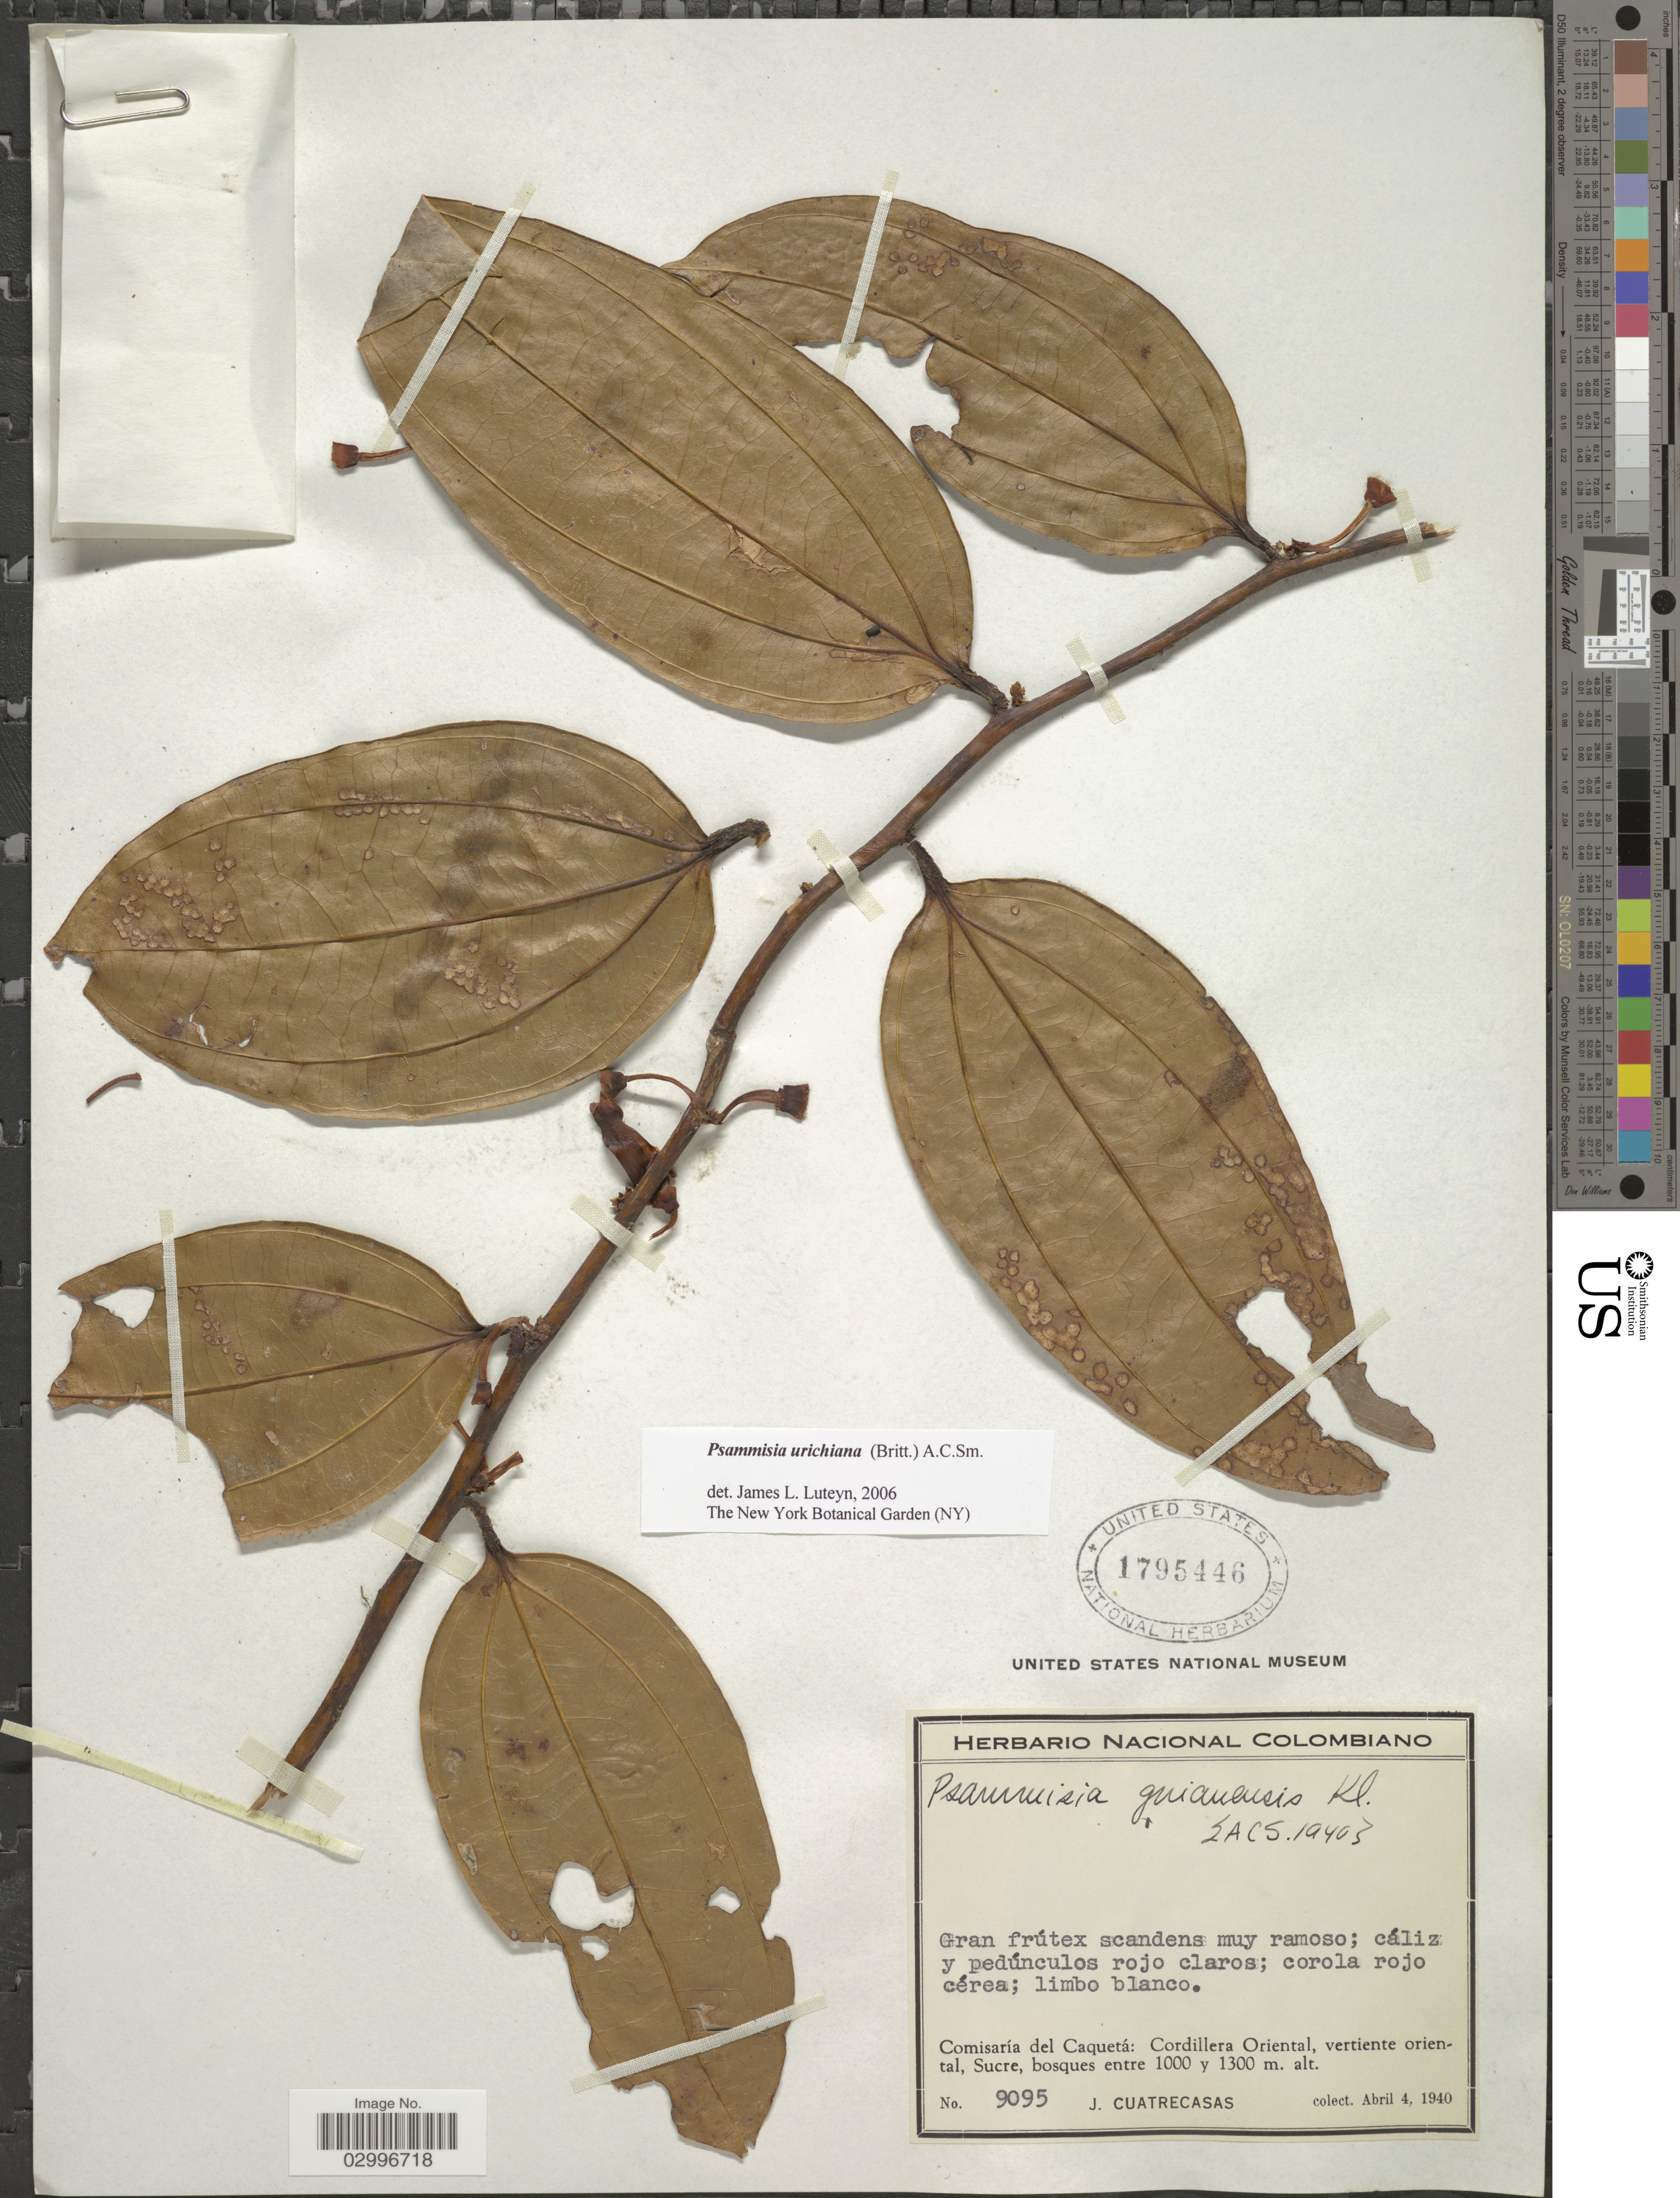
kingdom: Plantae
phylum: Tracheophyta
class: Magnoliopsida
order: Ericales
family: Ericaceae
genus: Psammisia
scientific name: Psammisia urichiana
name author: (Britton) A.C. Sm.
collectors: J. Cuatrecasas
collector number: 9095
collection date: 1940-04-04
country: Colombia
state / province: Caquetá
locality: Comisaría del Caquetá: Cordillera Oriental, vertiente oriental, Sucre.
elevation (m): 1000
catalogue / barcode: US 1795446